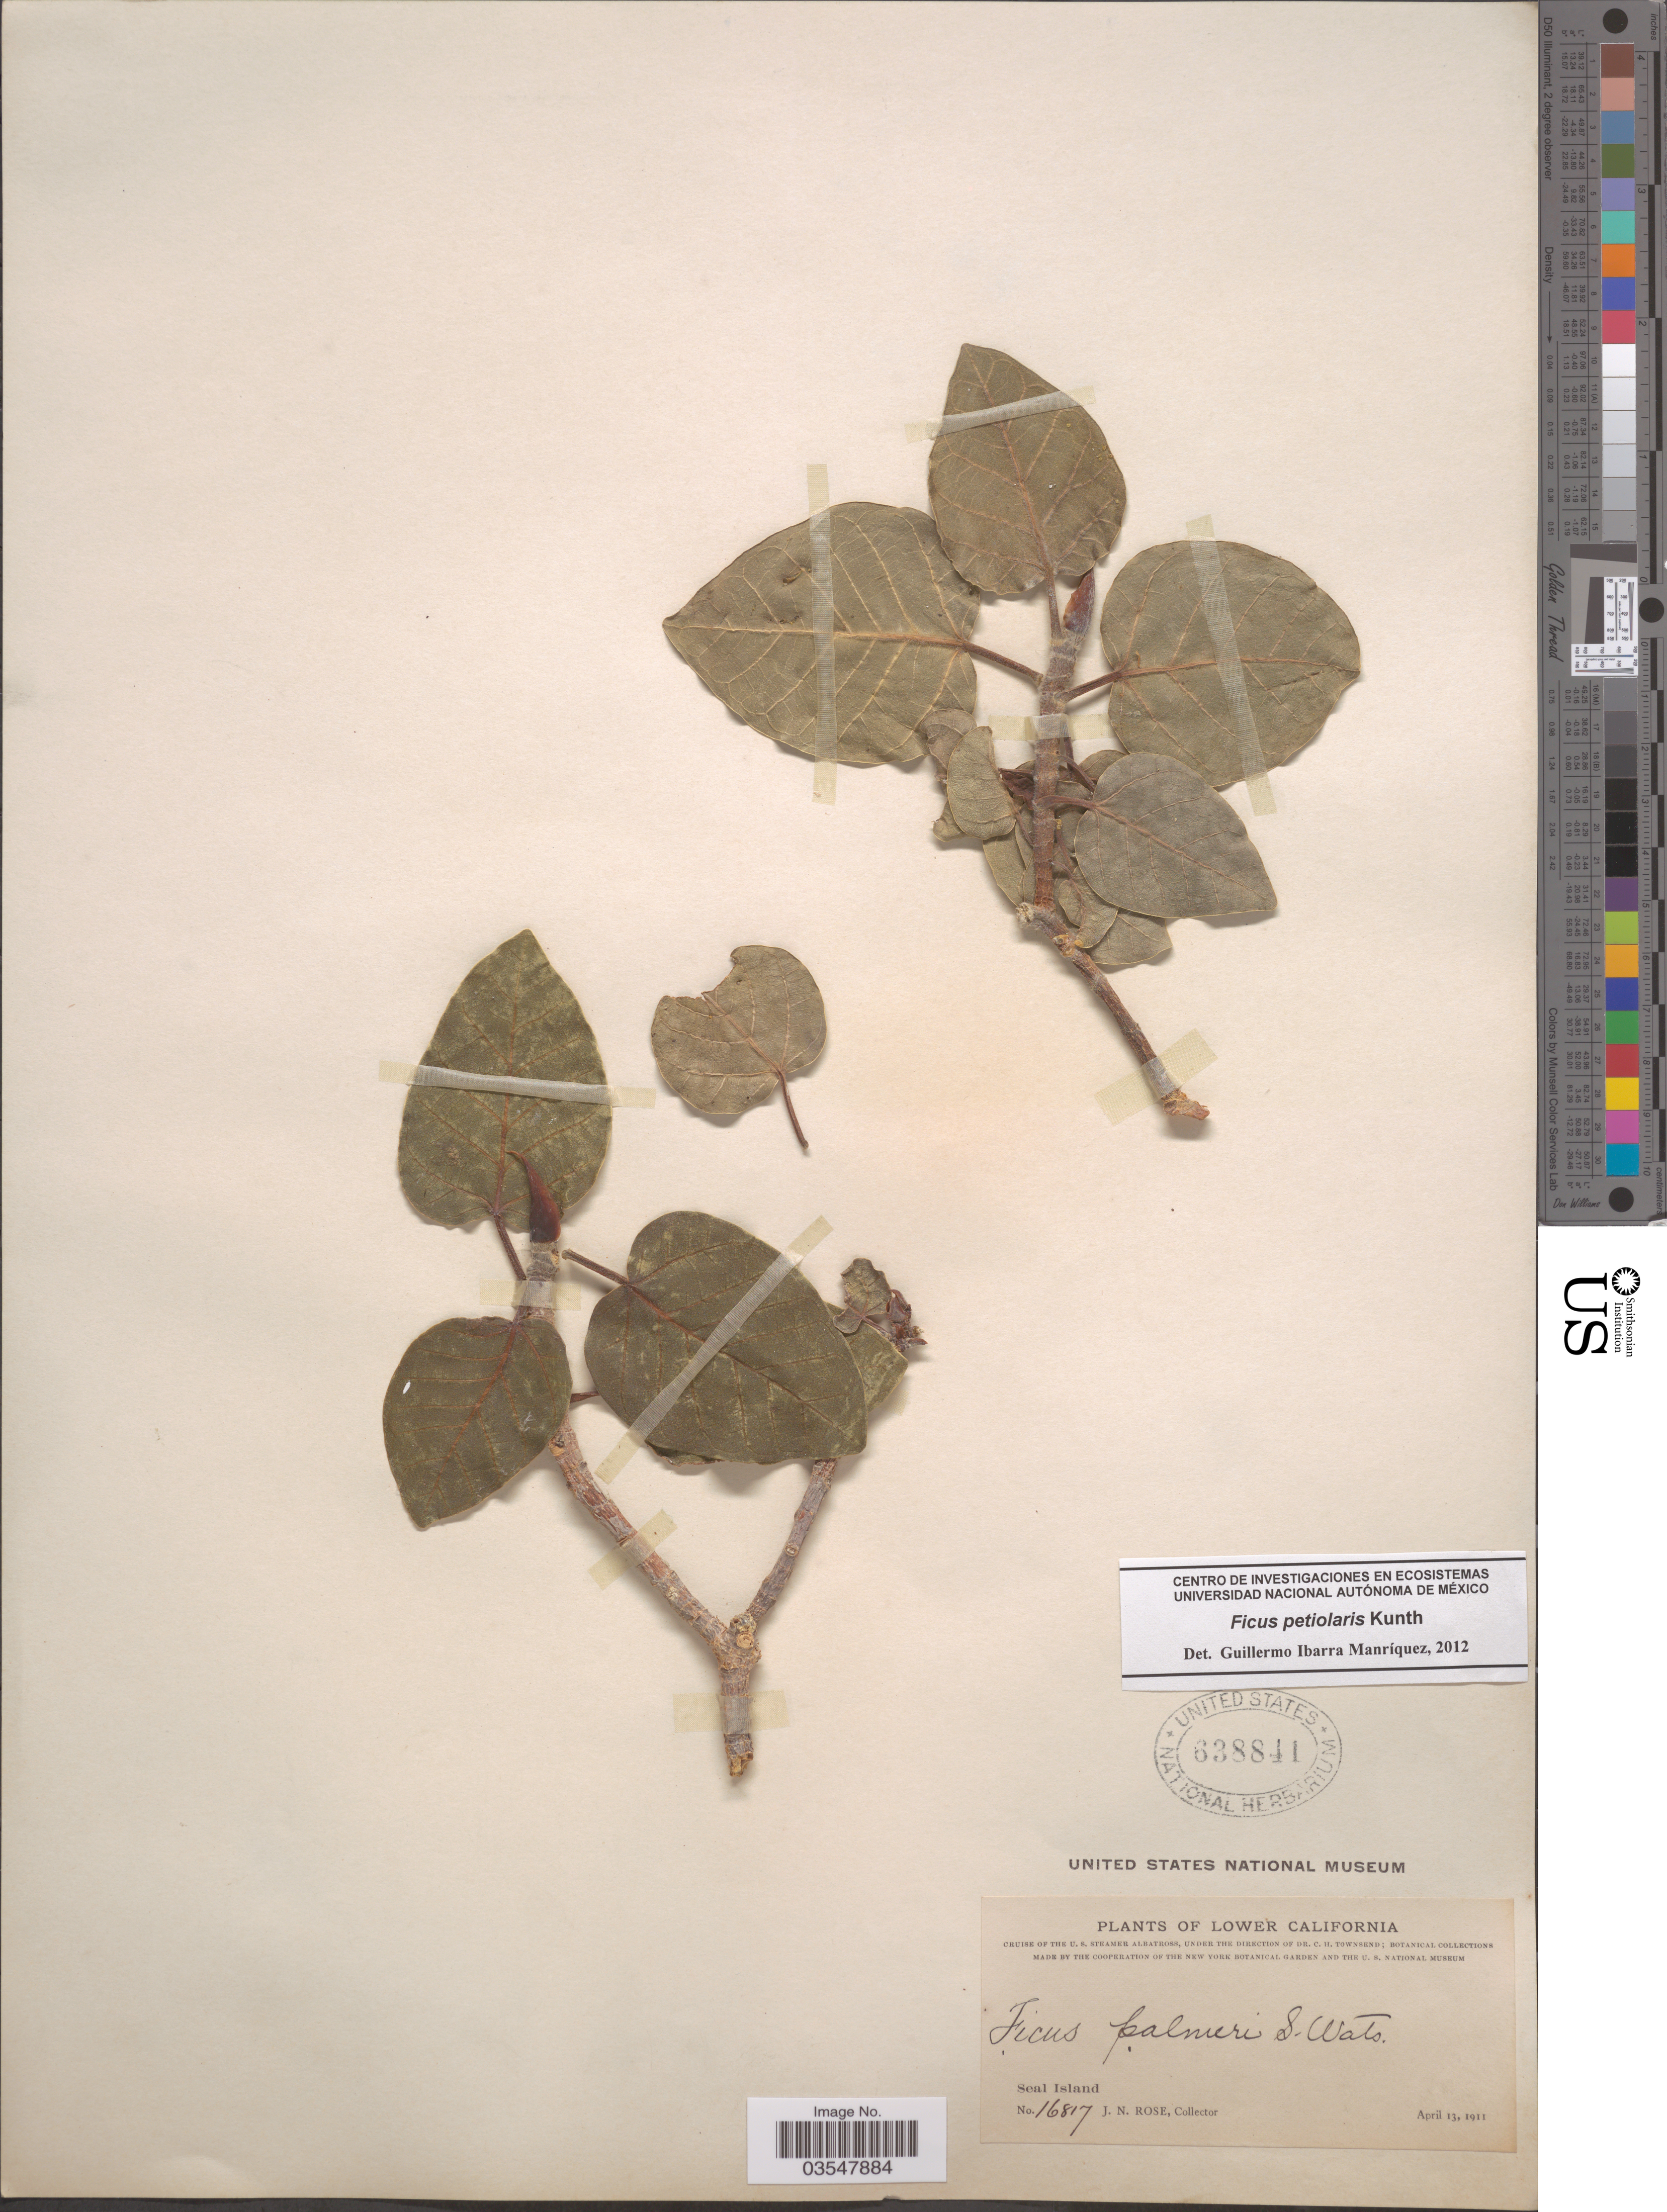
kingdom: Plantae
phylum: Tracheophyta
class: Magnoliopsida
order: Rosales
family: Moraceae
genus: Ficus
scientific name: Ficus petiolaris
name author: Kunth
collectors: J. N. Rose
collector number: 16817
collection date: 1911-04-13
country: Mexico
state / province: Baja California Sur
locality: Lower California. Seal Island.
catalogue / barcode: US 638841